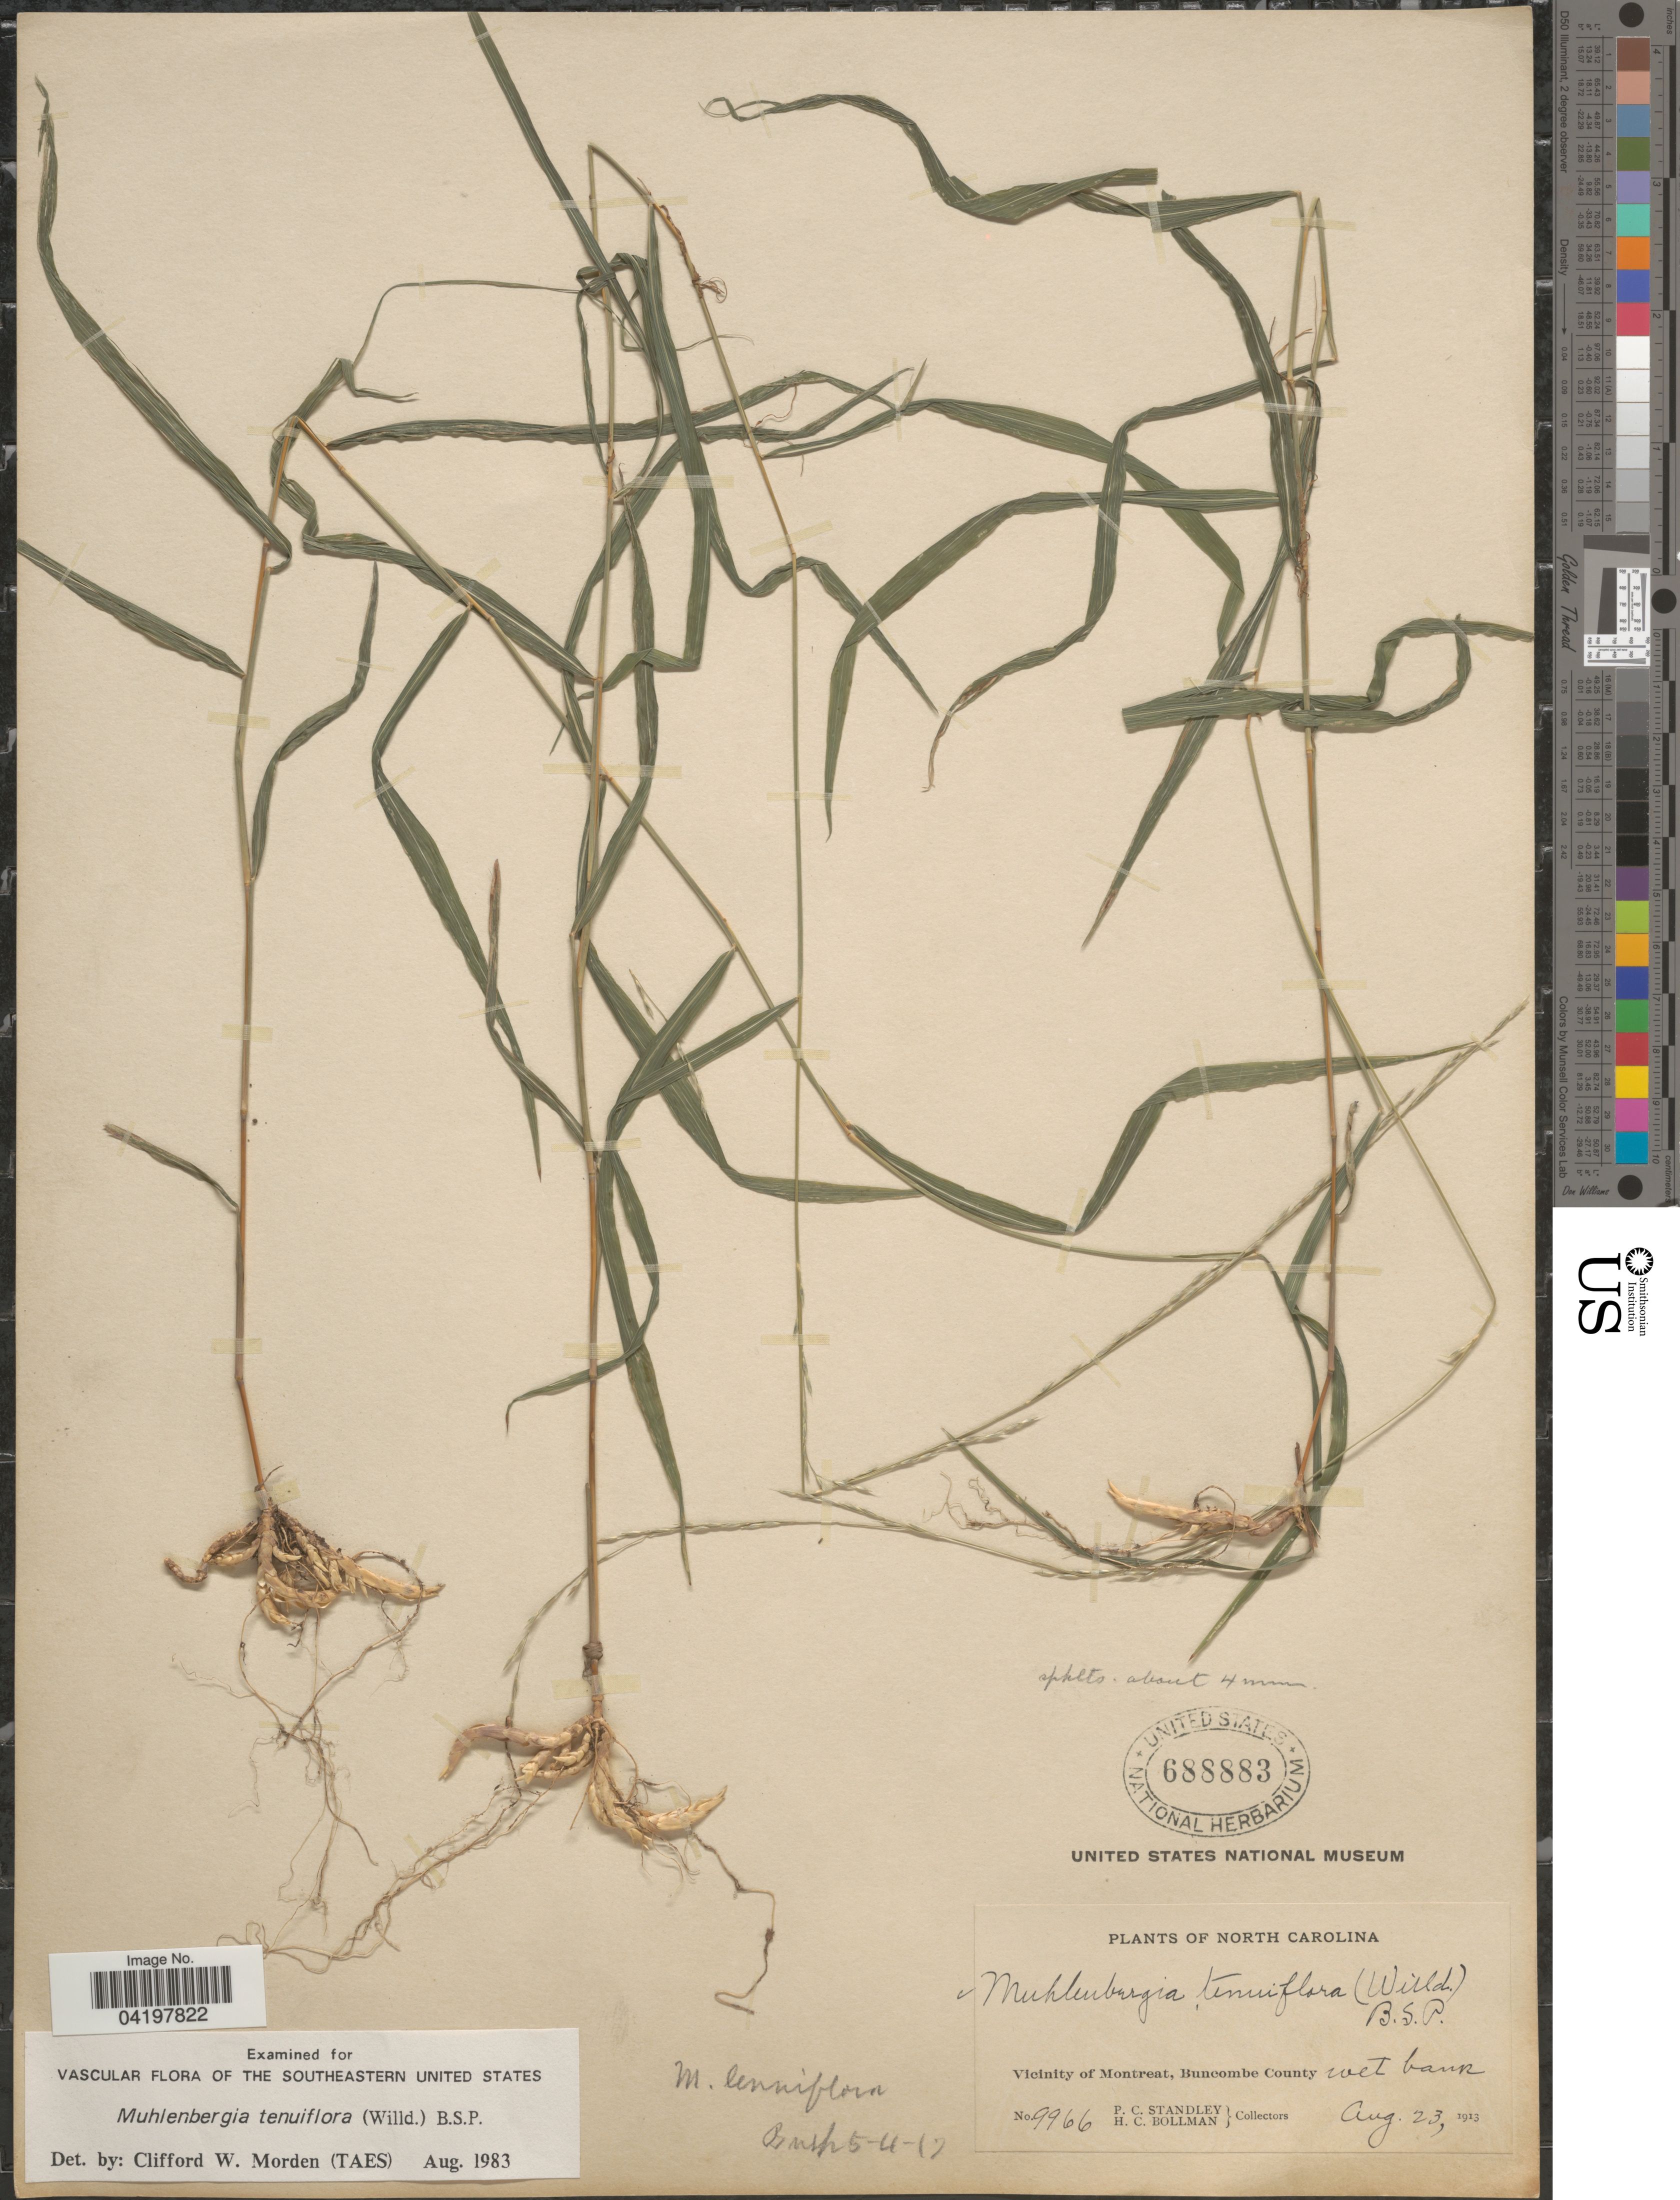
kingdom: Plantae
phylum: Tracheophyta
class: Liliopsida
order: Poales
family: Poaceae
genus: Muhlenbergia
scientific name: Muhlenbergia tenuiflora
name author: (Willd.) Britton, Stearns & Poggenb.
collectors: P. C. Standley & H. C. Bollman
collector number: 9966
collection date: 1913-08-23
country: United States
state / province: North Carolina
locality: Vicinity of Montreat, Buncombe County wet bank.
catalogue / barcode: US 688883